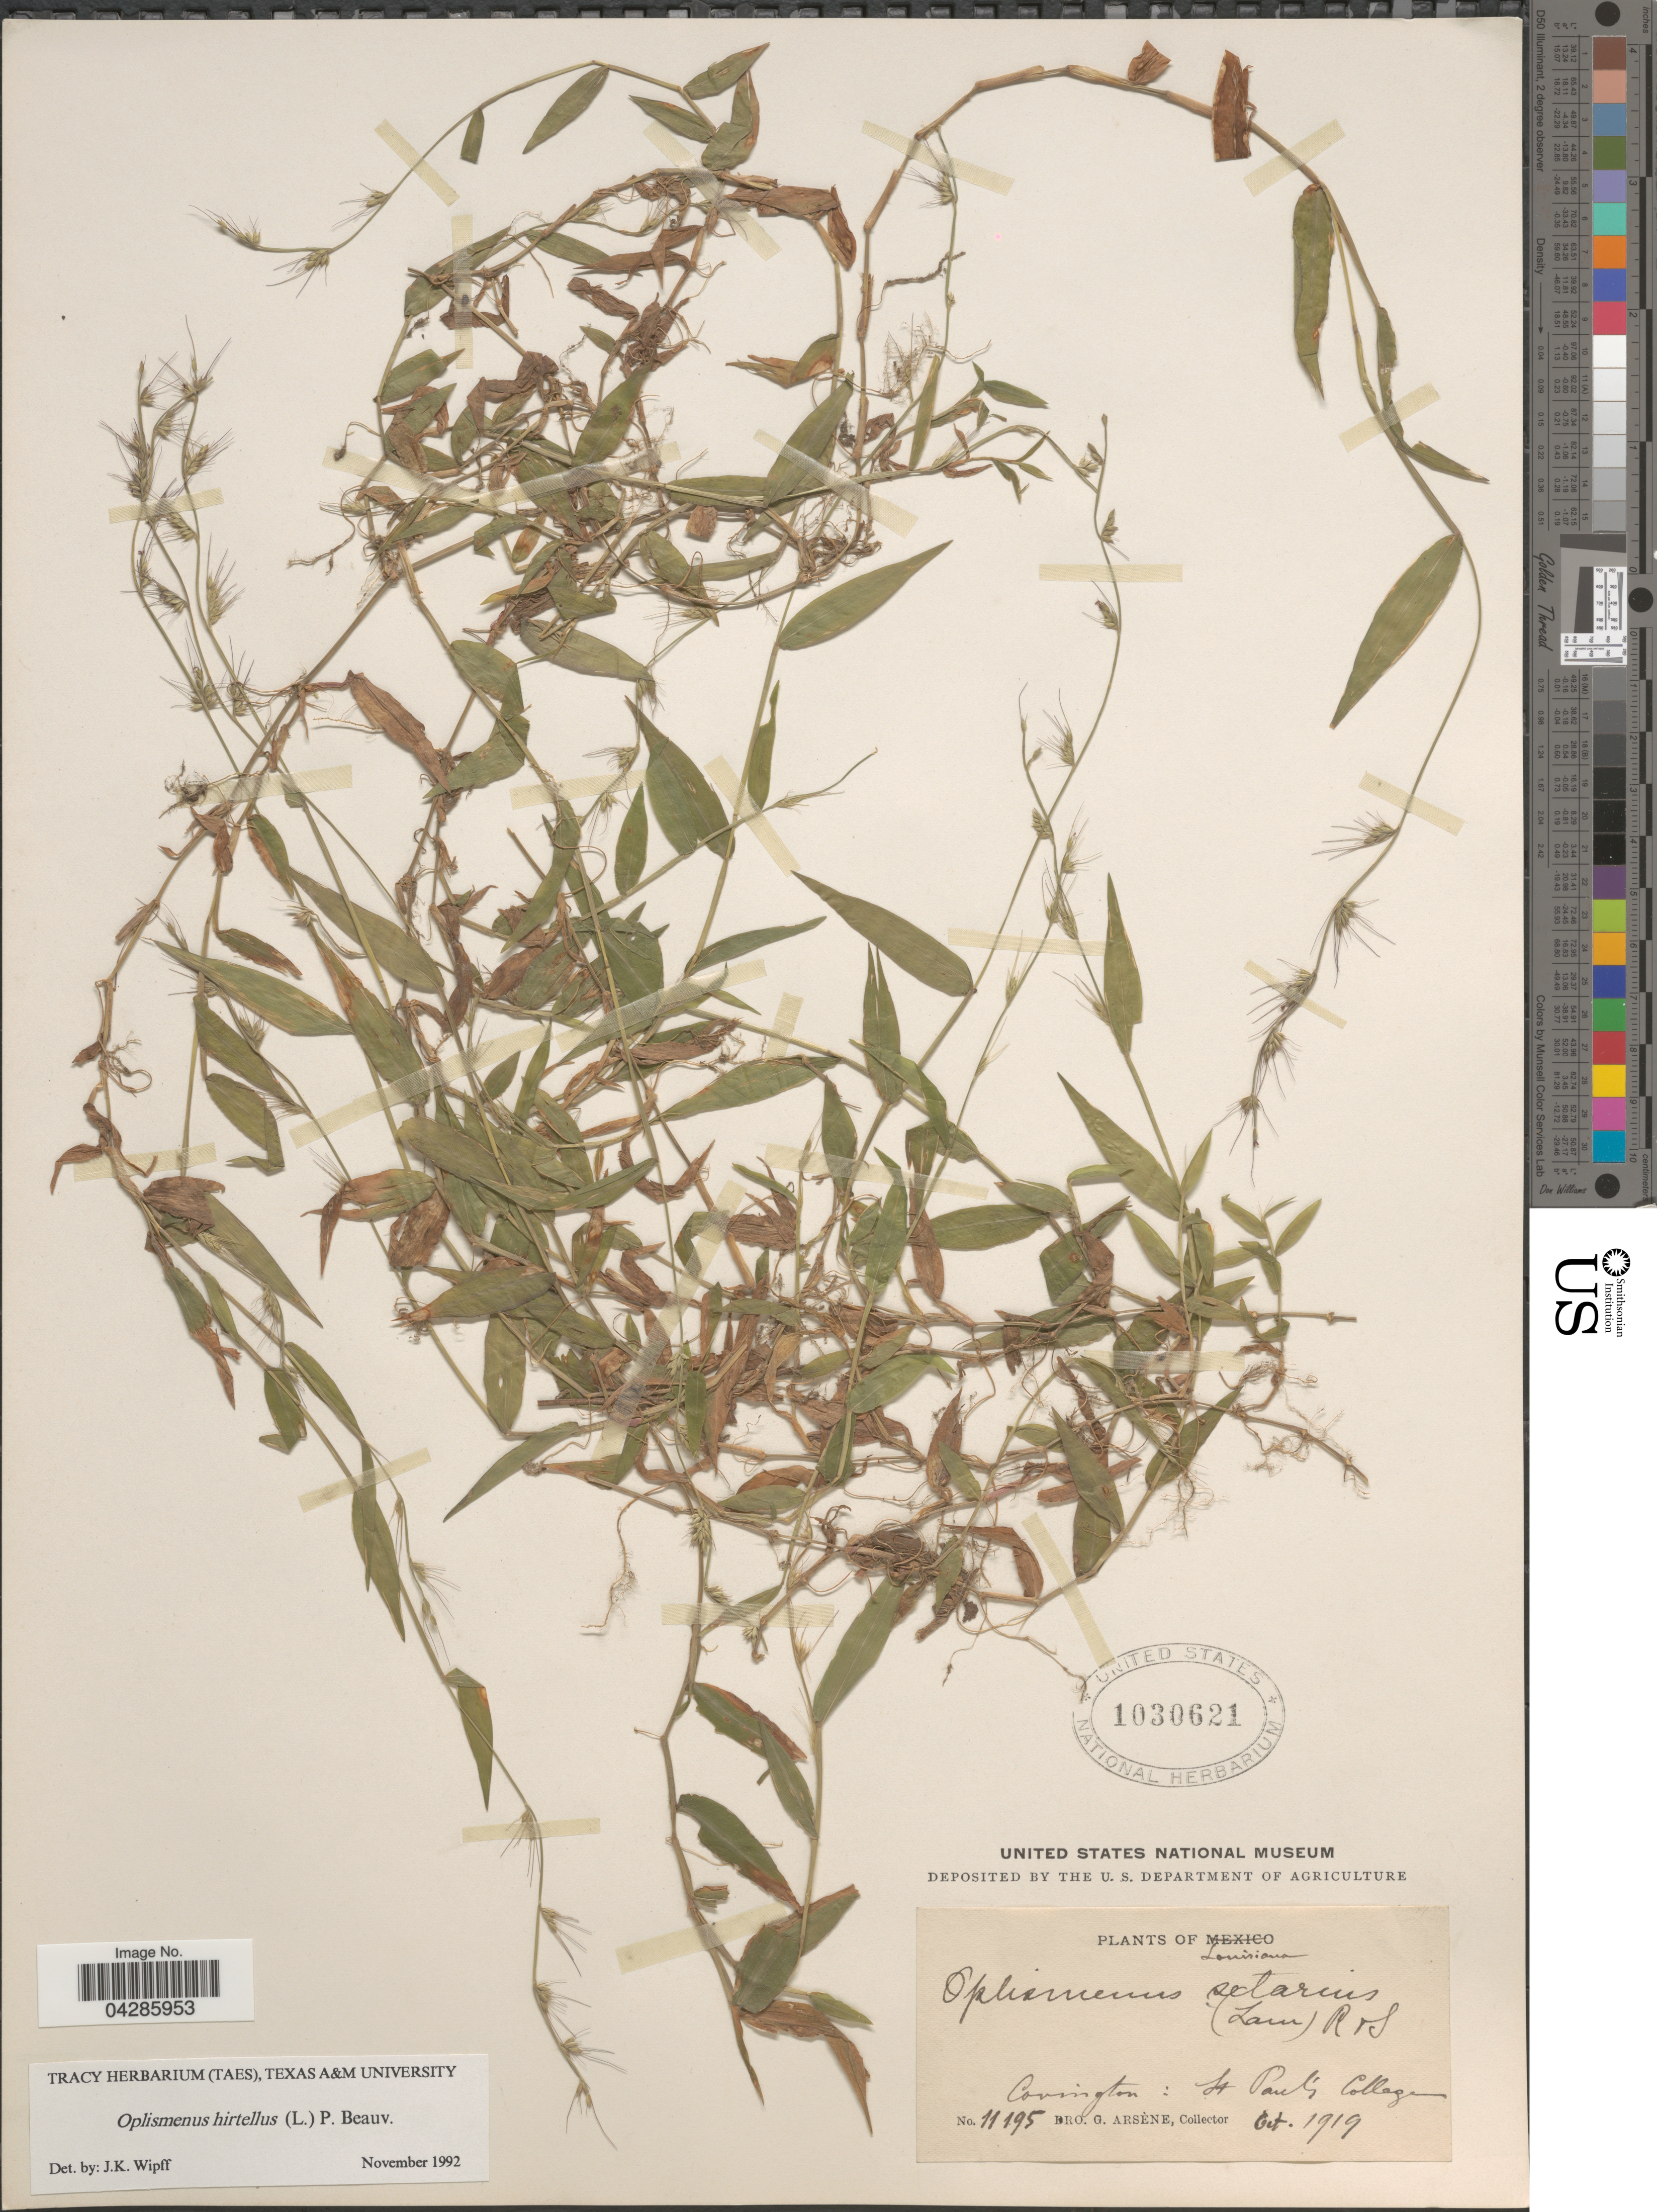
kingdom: Plantae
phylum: Tracheophyta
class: Liliopsida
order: Poales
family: Poaceae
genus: Oplismenus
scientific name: Oplismenus hirtellus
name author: (L.) P. Beauv.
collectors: Bro. G. Arsène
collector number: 11195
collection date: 1919-10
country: United States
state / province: Louisiana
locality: Covington: St Paul's College.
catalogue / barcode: US 1030621